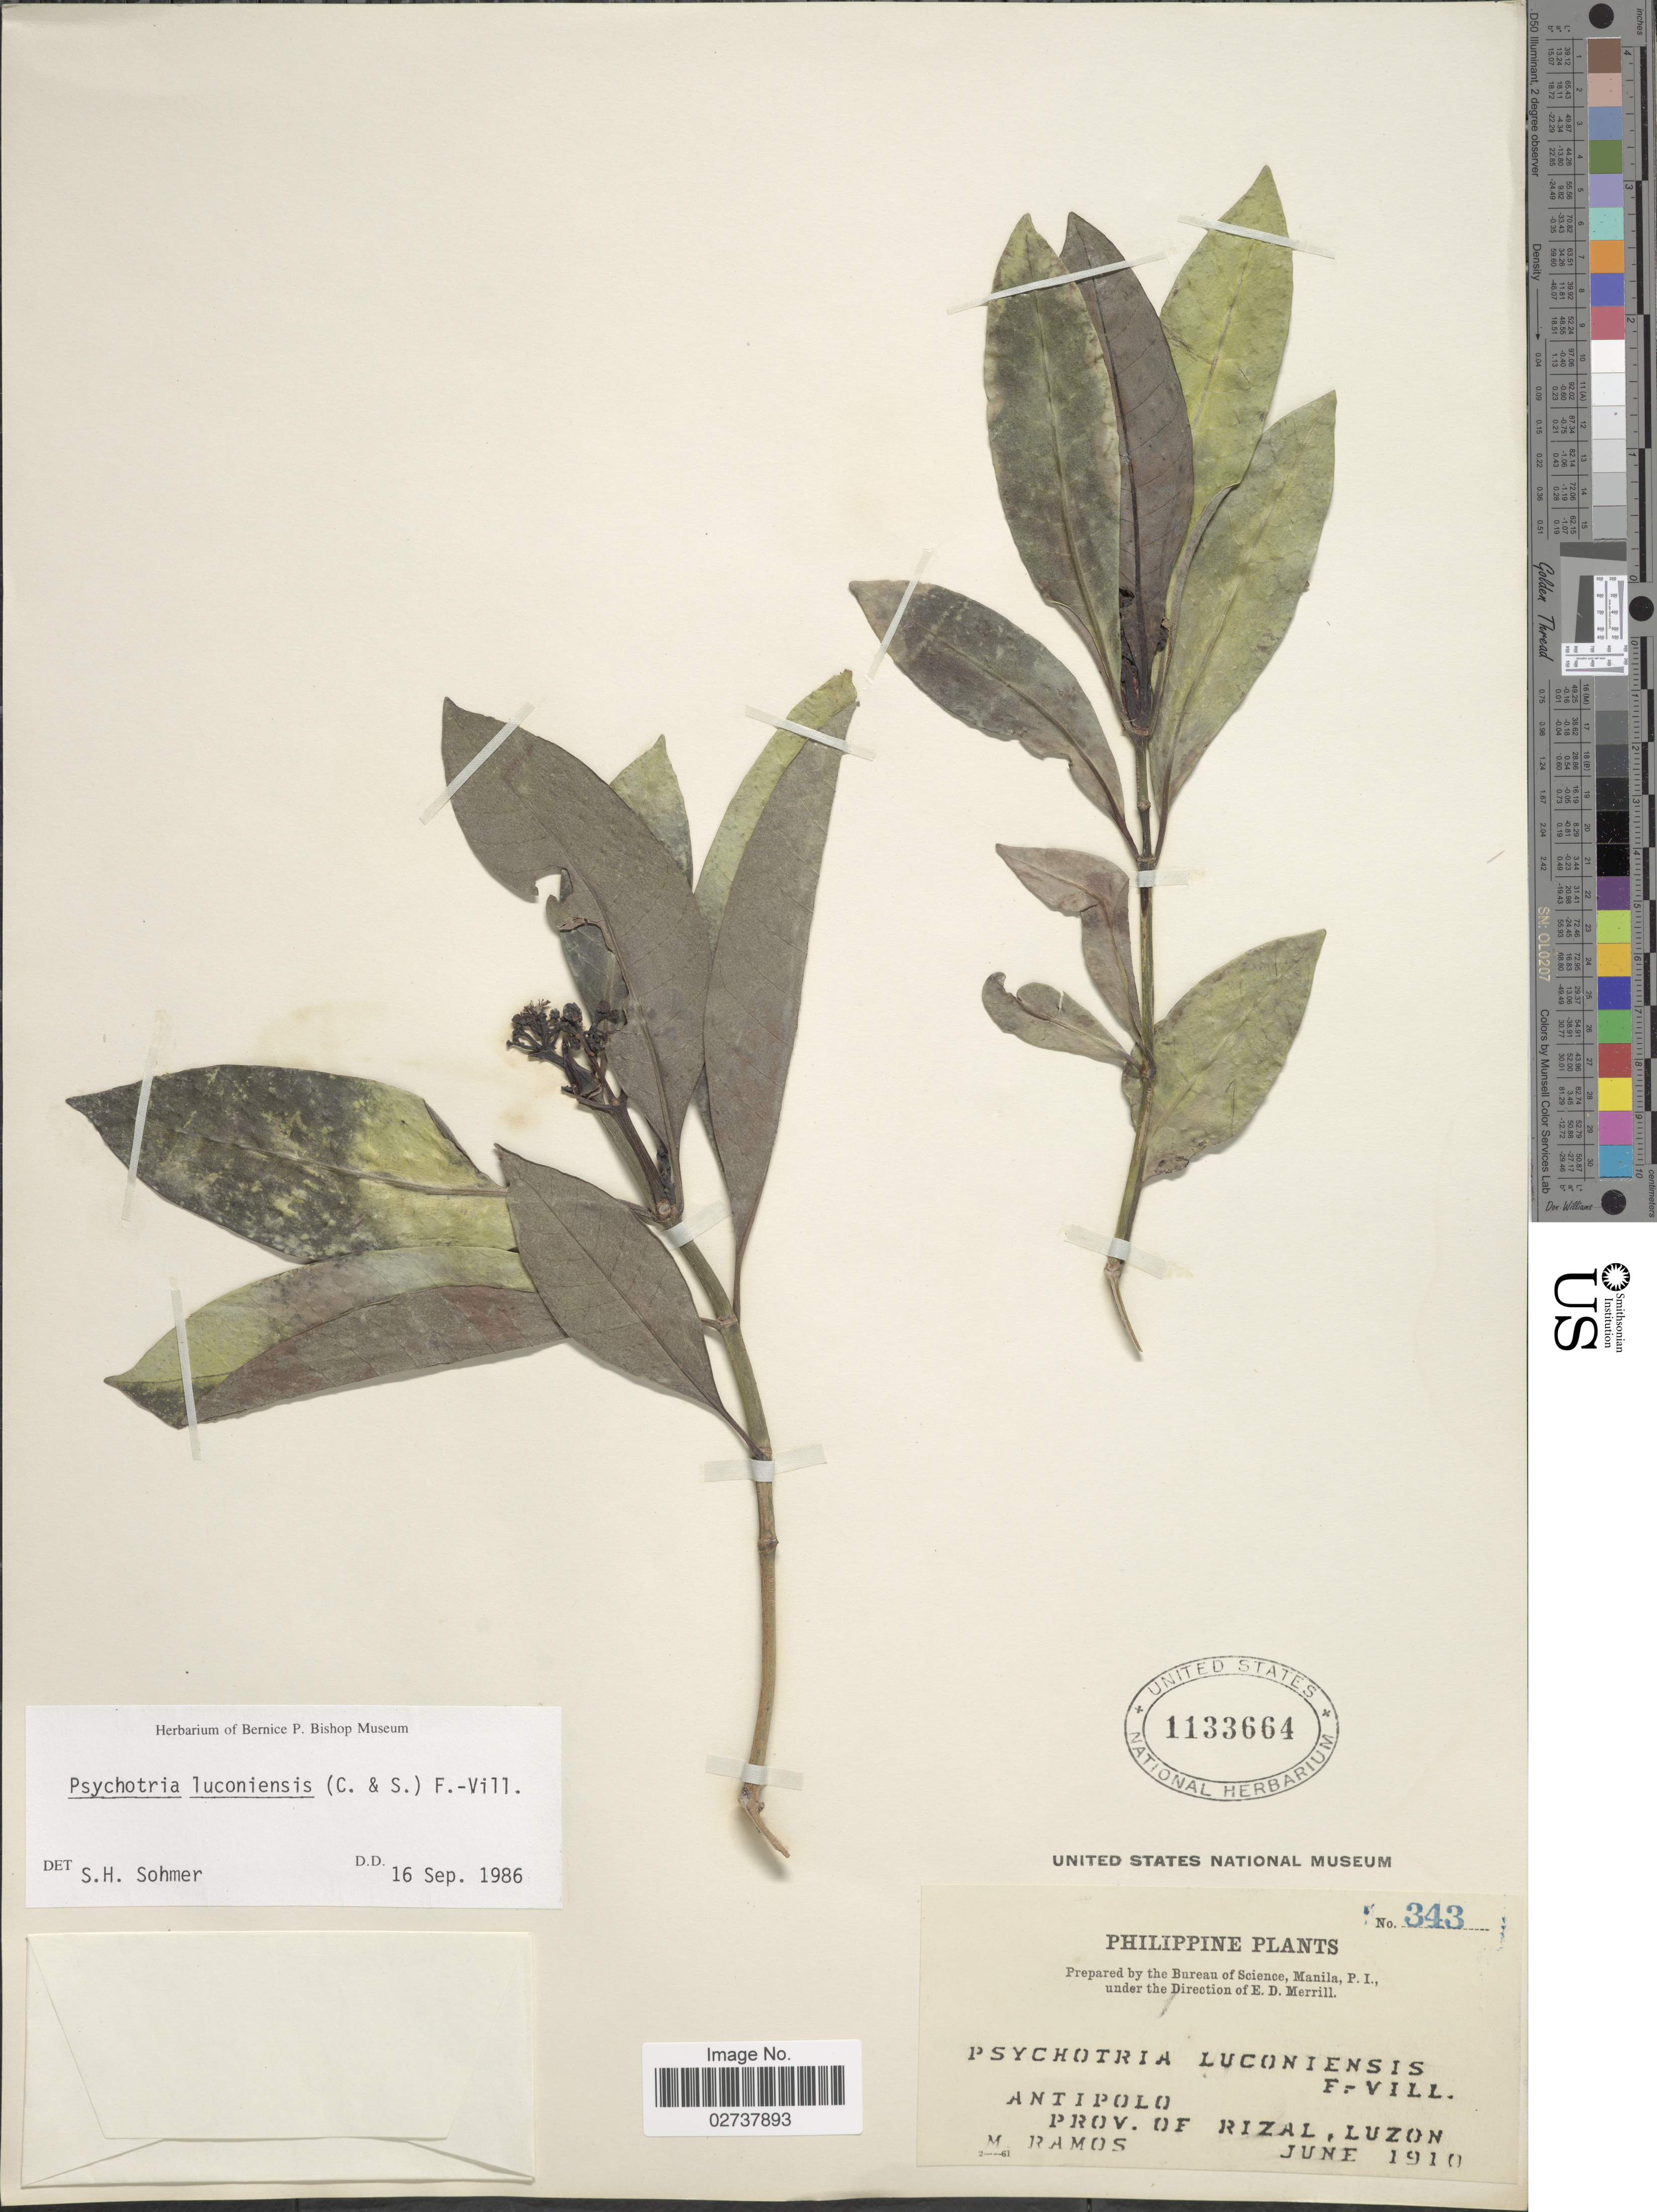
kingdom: Plantae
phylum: Tracheophyta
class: Magnoliopsida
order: Gentianales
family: Rubiaceae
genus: Psychotria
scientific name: Psychotria luzoniensis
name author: (Cham. & Schltdl.) Fern.-Vill.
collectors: M. Ramos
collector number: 343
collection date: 1910-06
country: Philippines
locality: Antipolo, Prov. of Rizal, Luzon.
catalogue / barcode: US 1133664